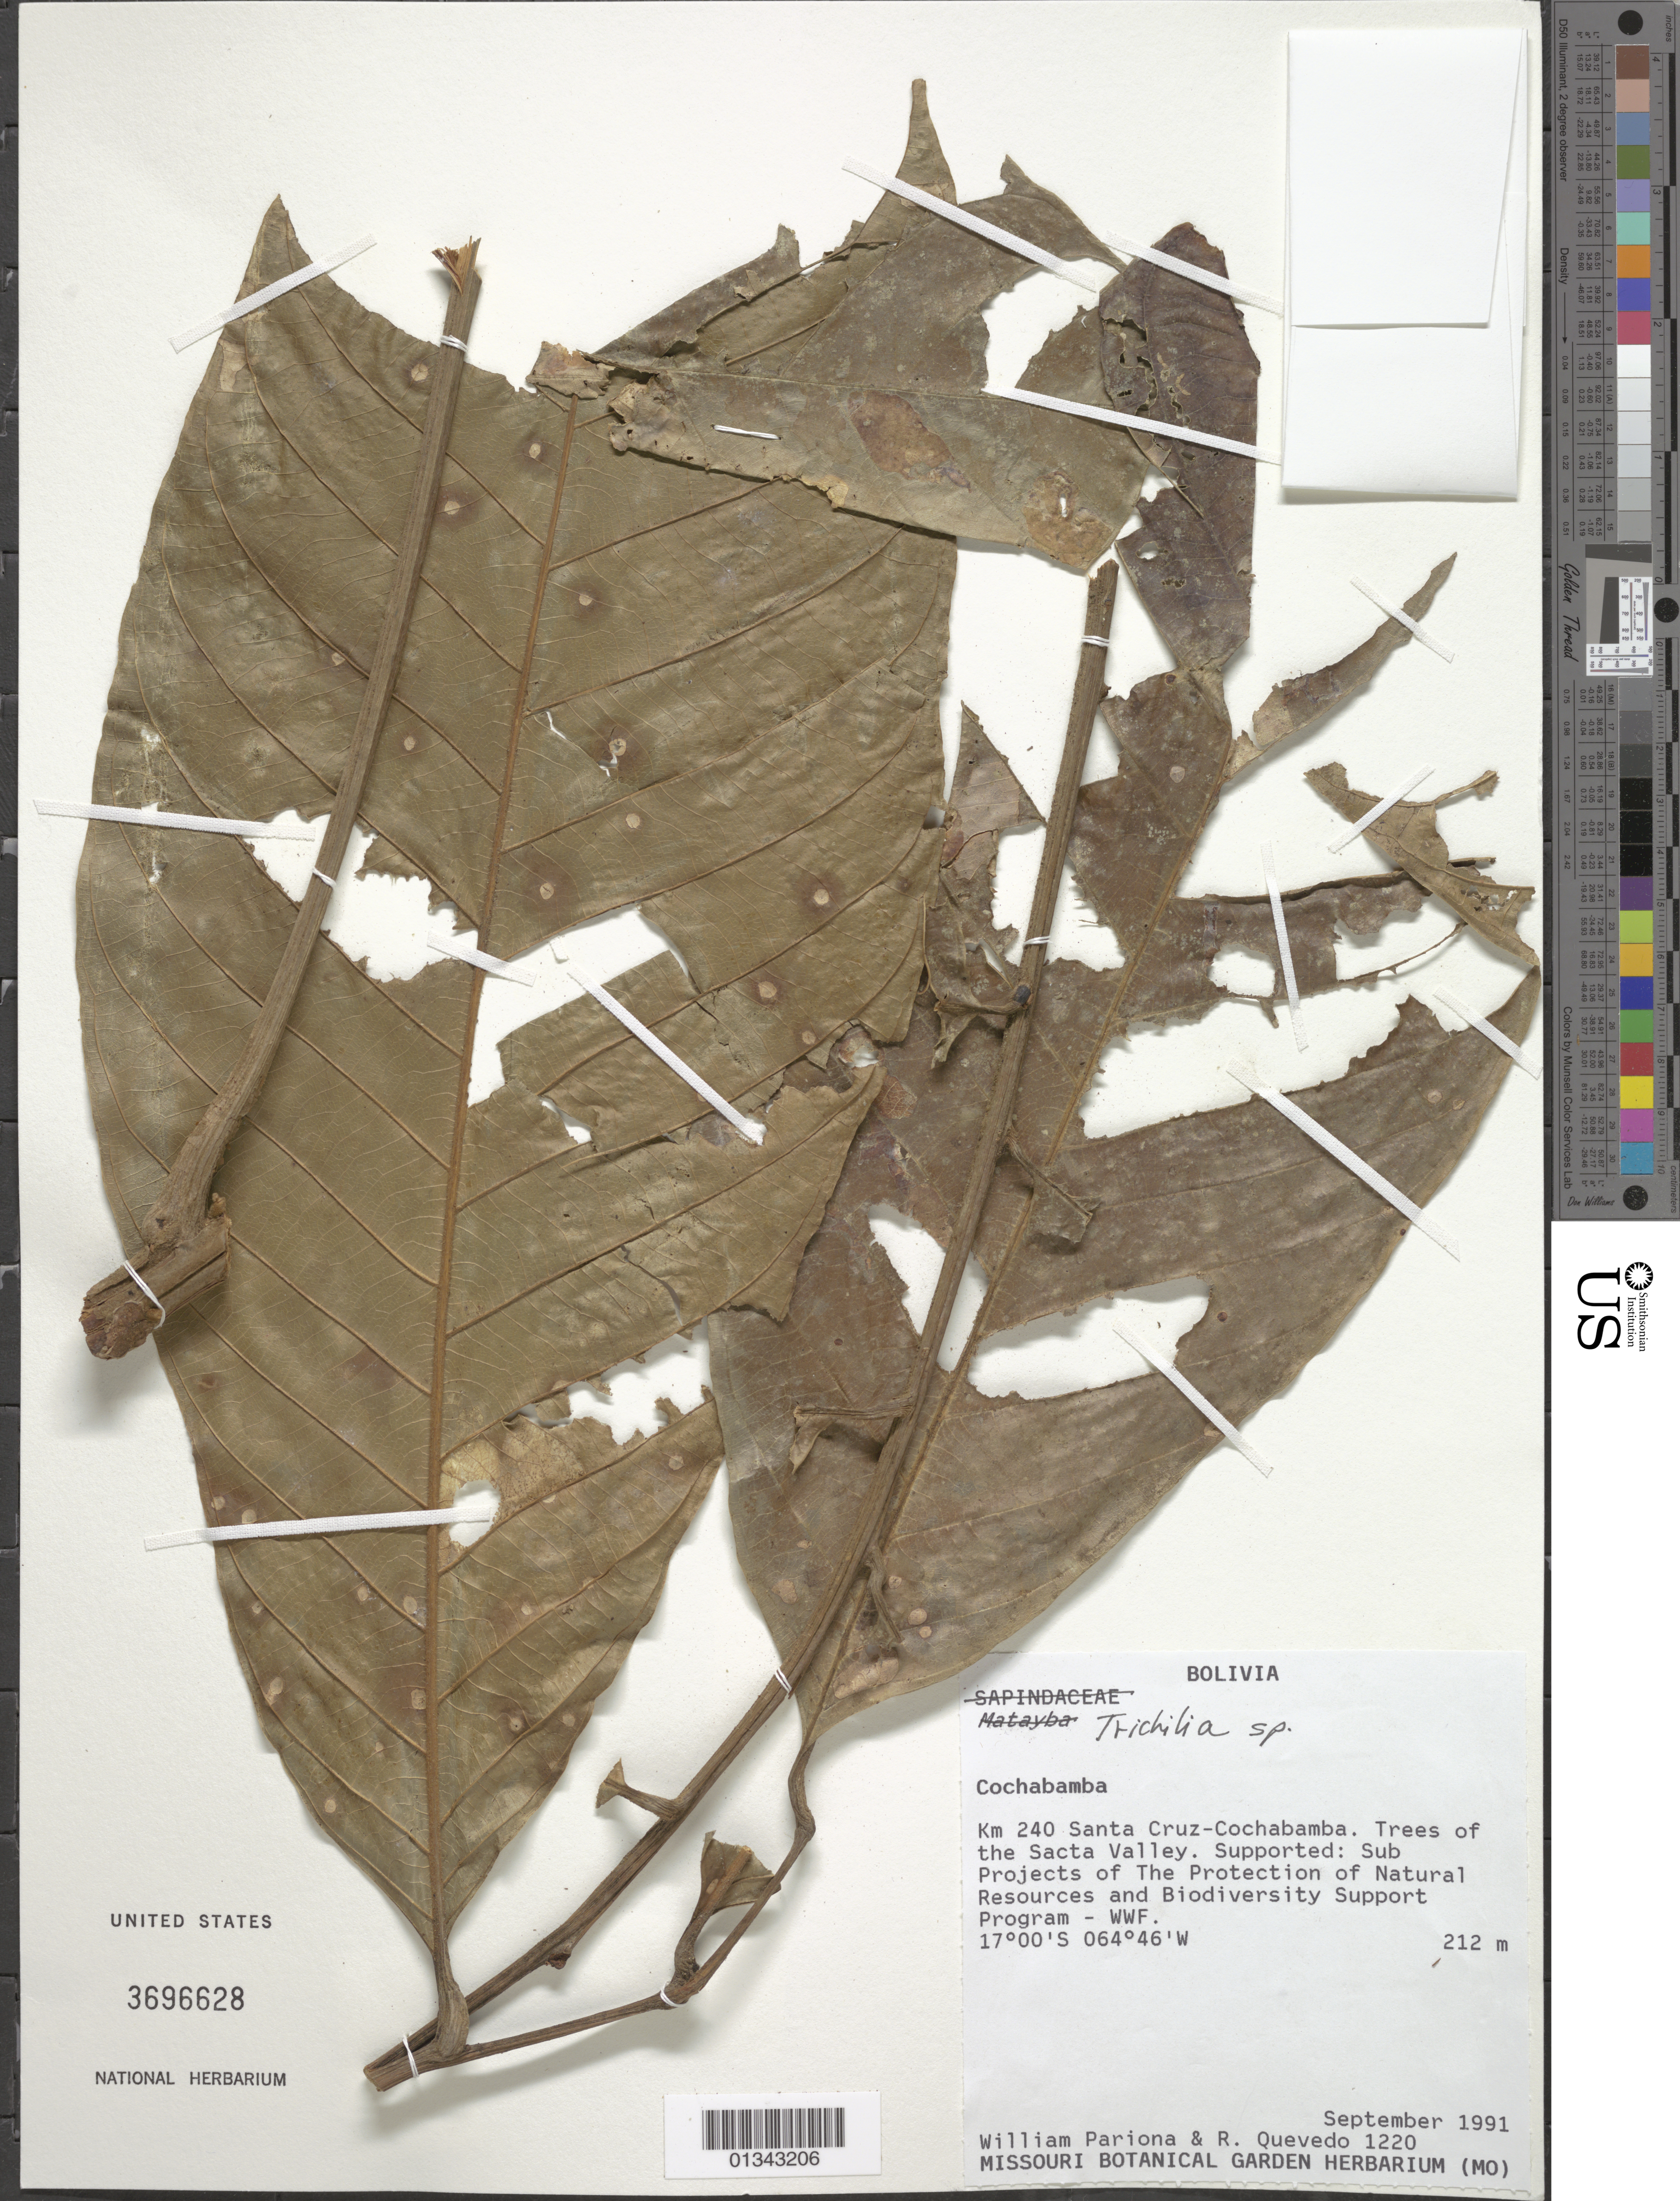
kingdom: Plantae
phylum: Tracheophyta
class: Magnoliopsida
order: Sapindales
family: Meliaceae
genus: Trichilia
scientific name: Trichilia sp.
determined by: Acevedo-Rodríguez, P., (BOT), Smithsonian Institution - National Museum of Natural History (UNITED STATES)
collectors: W. Pariona & R. Quevedo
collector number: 1220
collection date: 1991-09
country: Bolivia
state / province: Cochabamba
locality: Santa Cruz-Cochabamba, km 240. Sacta Valley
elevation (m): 212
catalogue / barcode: US 3696628